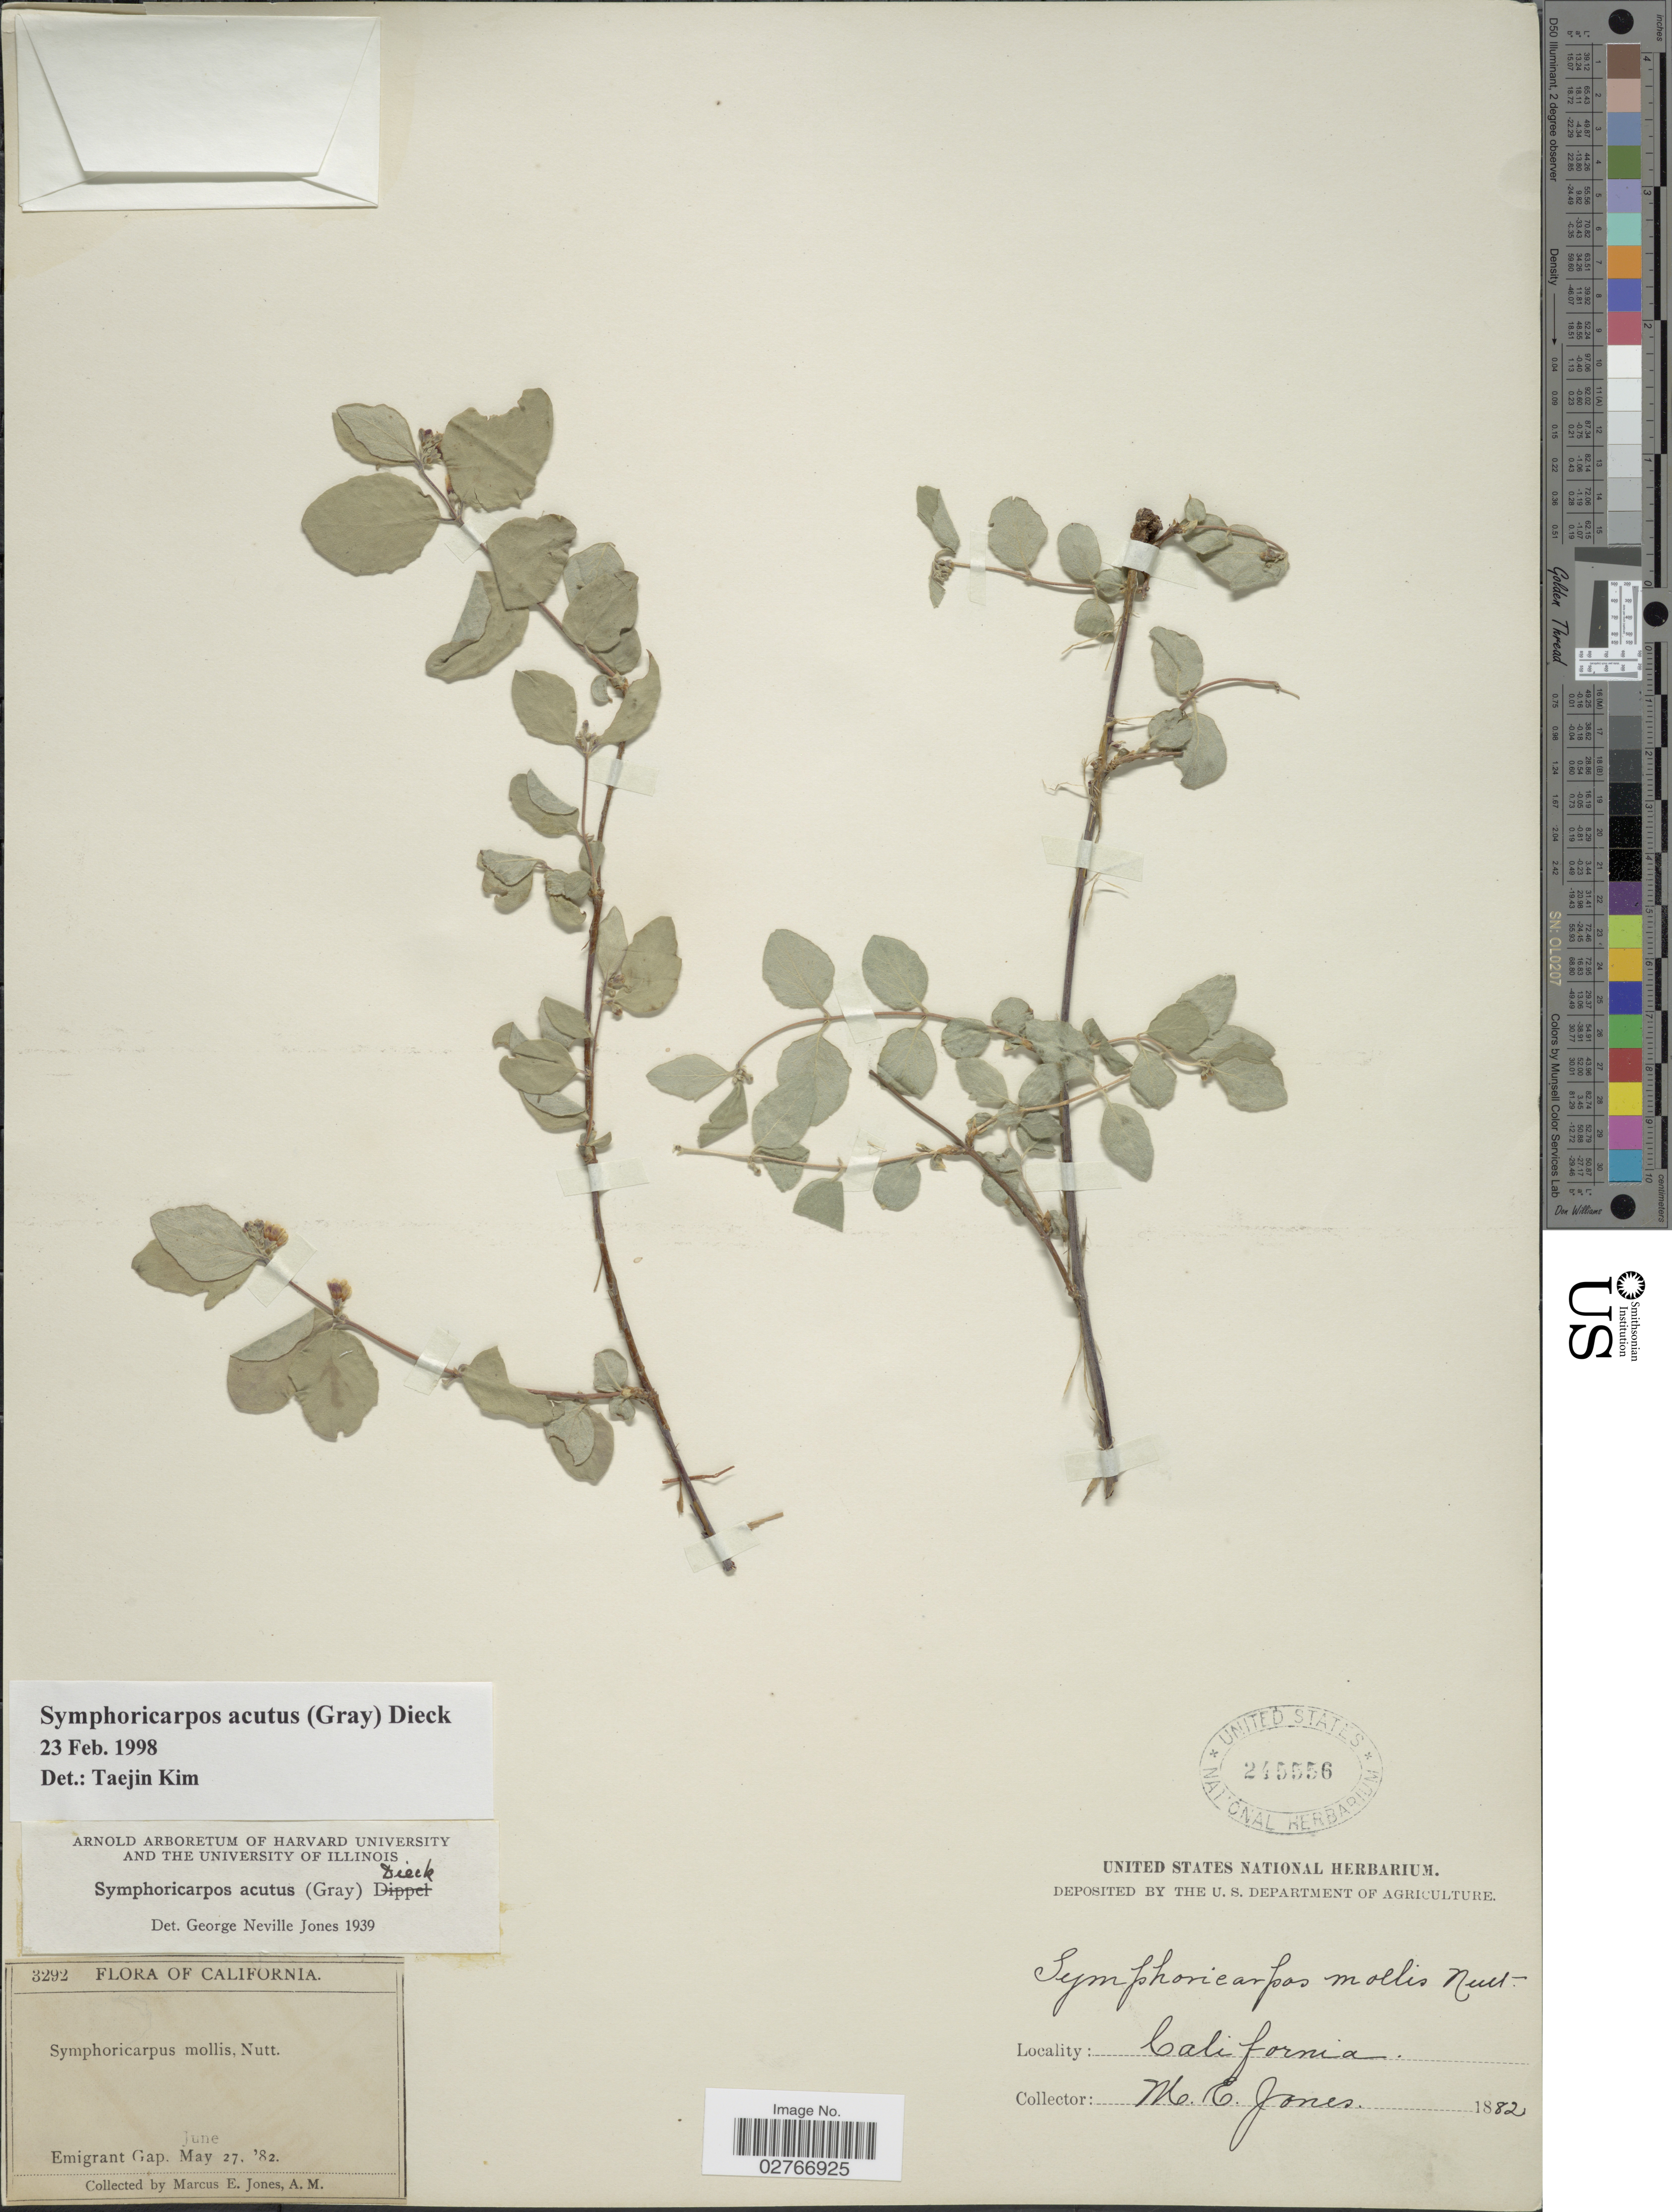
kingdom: Plantae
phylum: Tracheophyta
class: Magnoliopsida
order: Dipsacales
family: Caprifoliaceae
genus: Symphoricarpos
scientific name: Symphoricarpos acutus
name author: (A. Gray) Dieck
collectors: M. E. Jones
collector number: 3292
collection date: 1882-06-27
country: United States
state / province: California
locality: Emigrant Gap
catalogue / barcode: US 245556